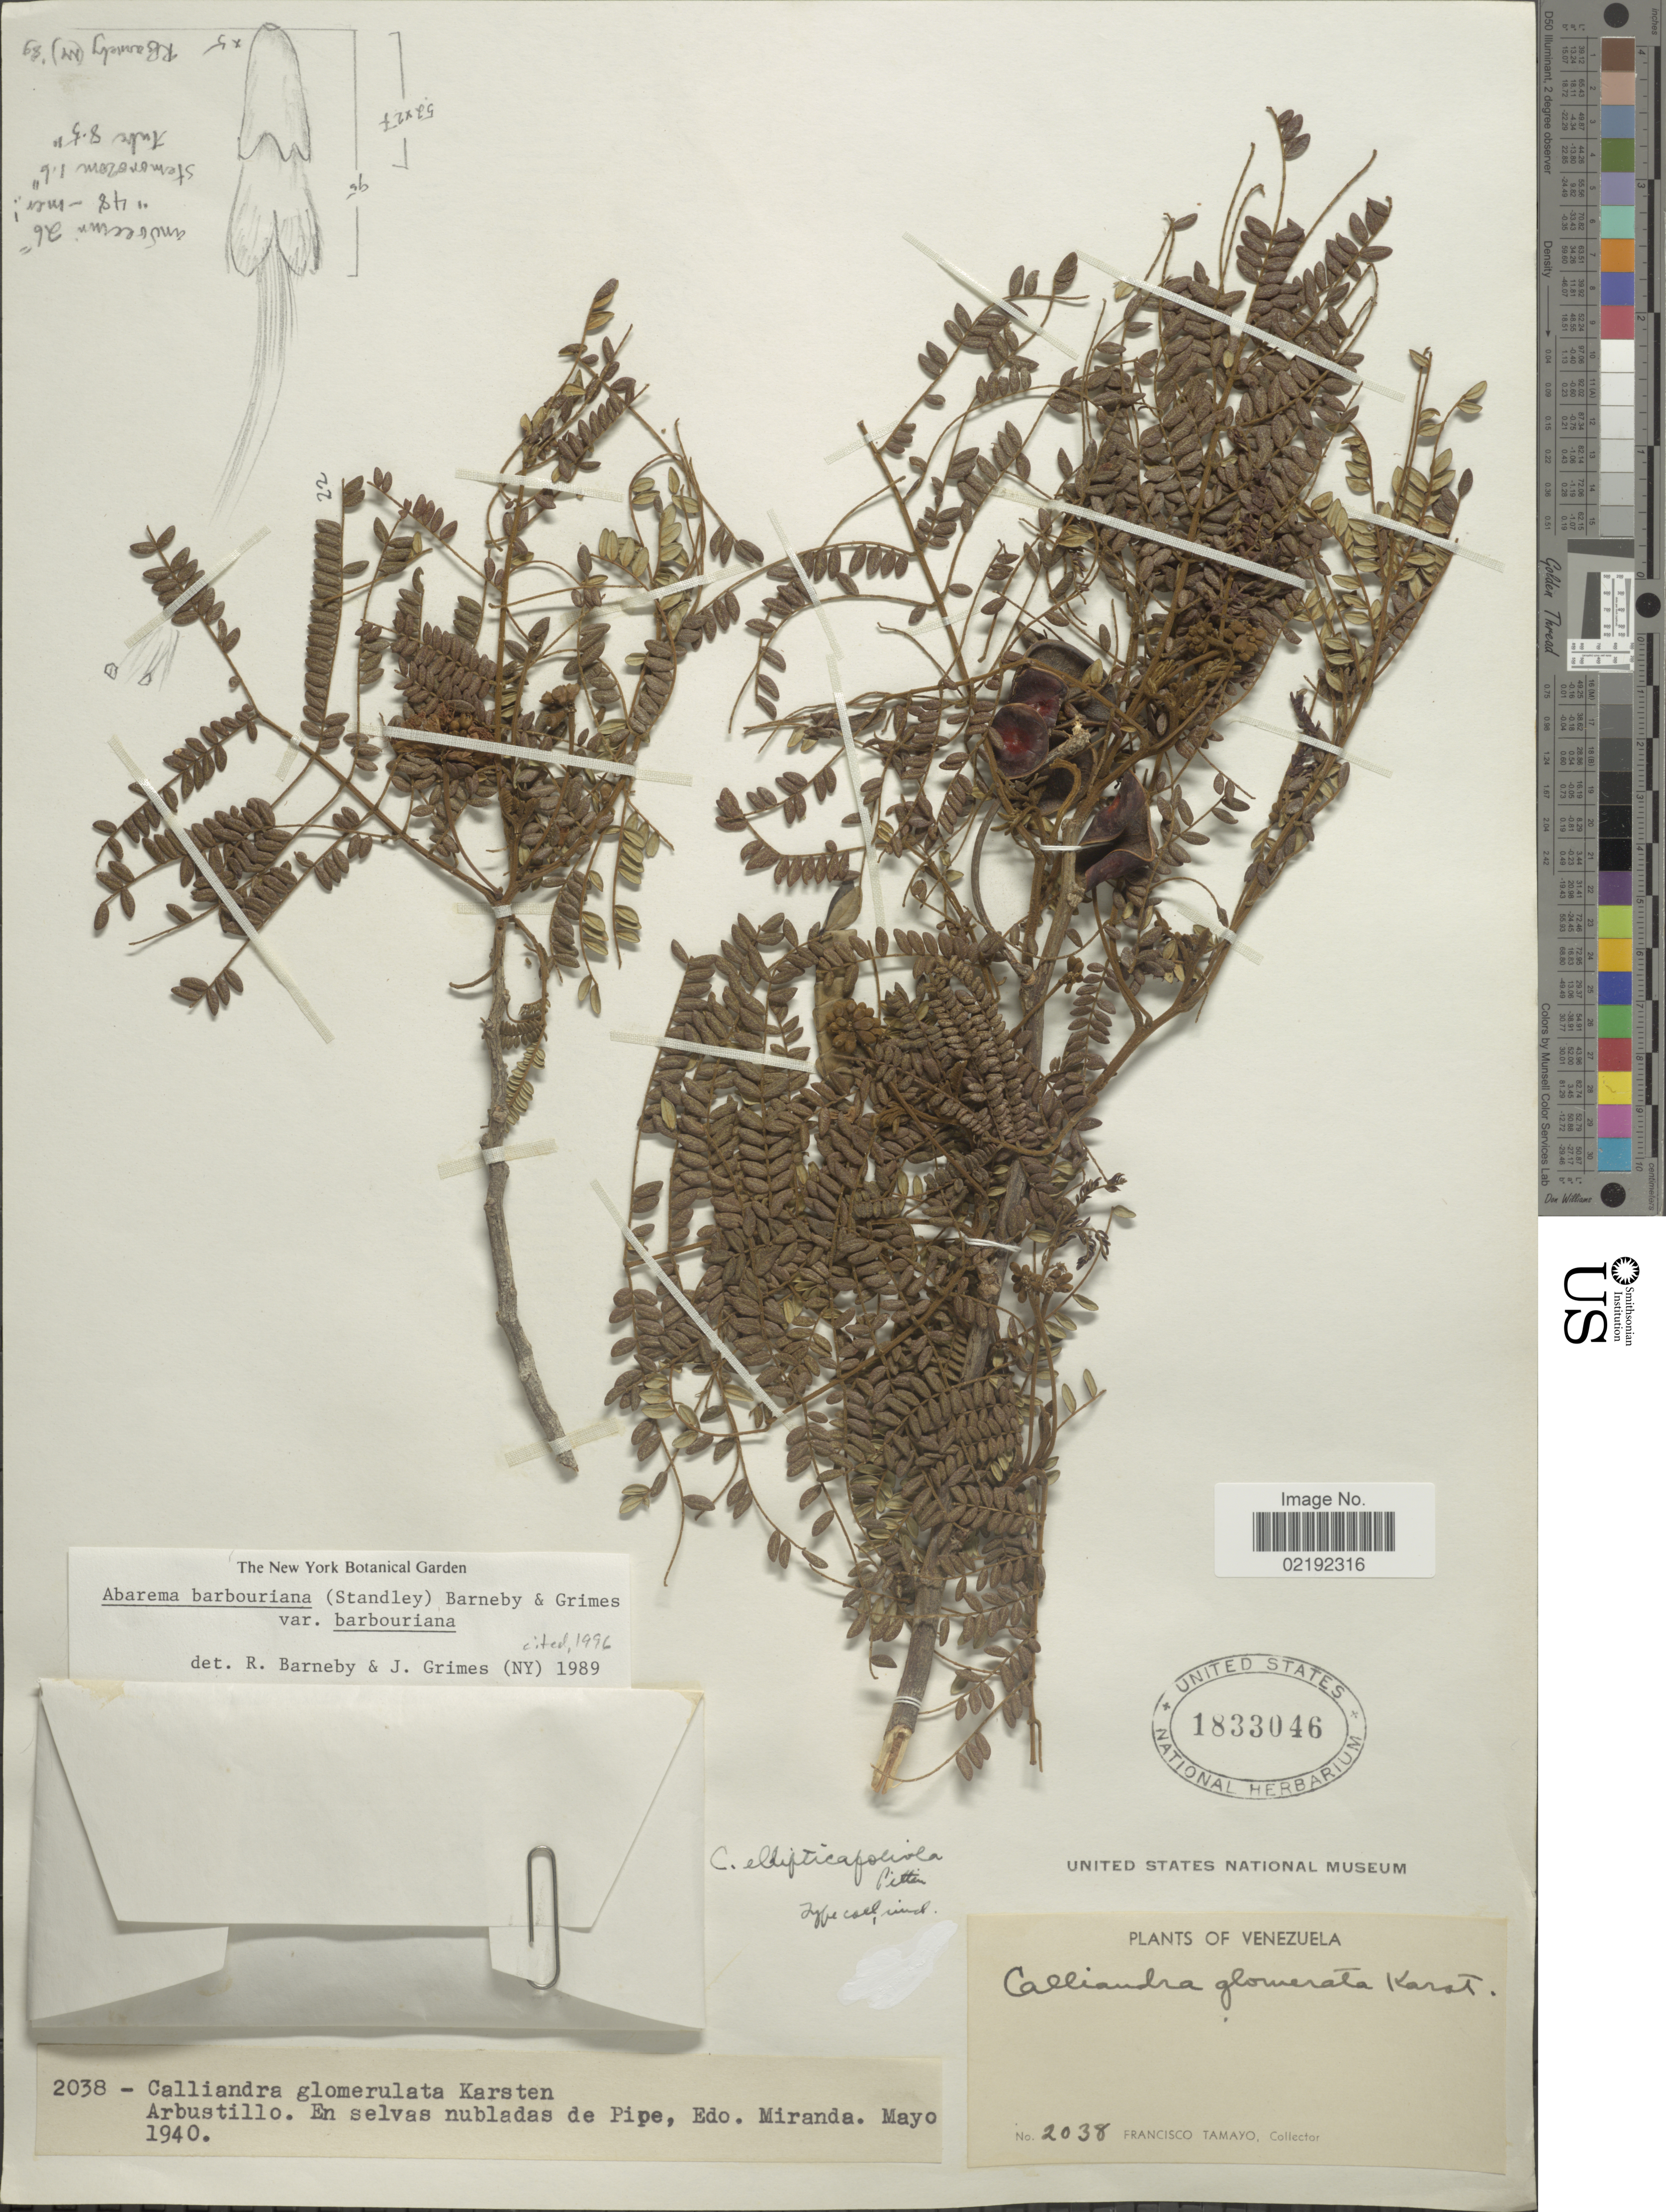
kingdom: Plantae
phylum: Tracheophyta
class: Magnoliopsida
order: Fabales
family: Fabaceae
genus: Abarema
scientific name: Abarema barbouriana var. barbouriana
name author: (Standl.) Barneby & J.W. Grimes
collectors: F. Tamayo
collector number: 2038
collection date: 1940-05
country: Venezuela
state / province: Miranda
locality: En selvas nubladas de Pipe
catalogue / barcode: US 1833046